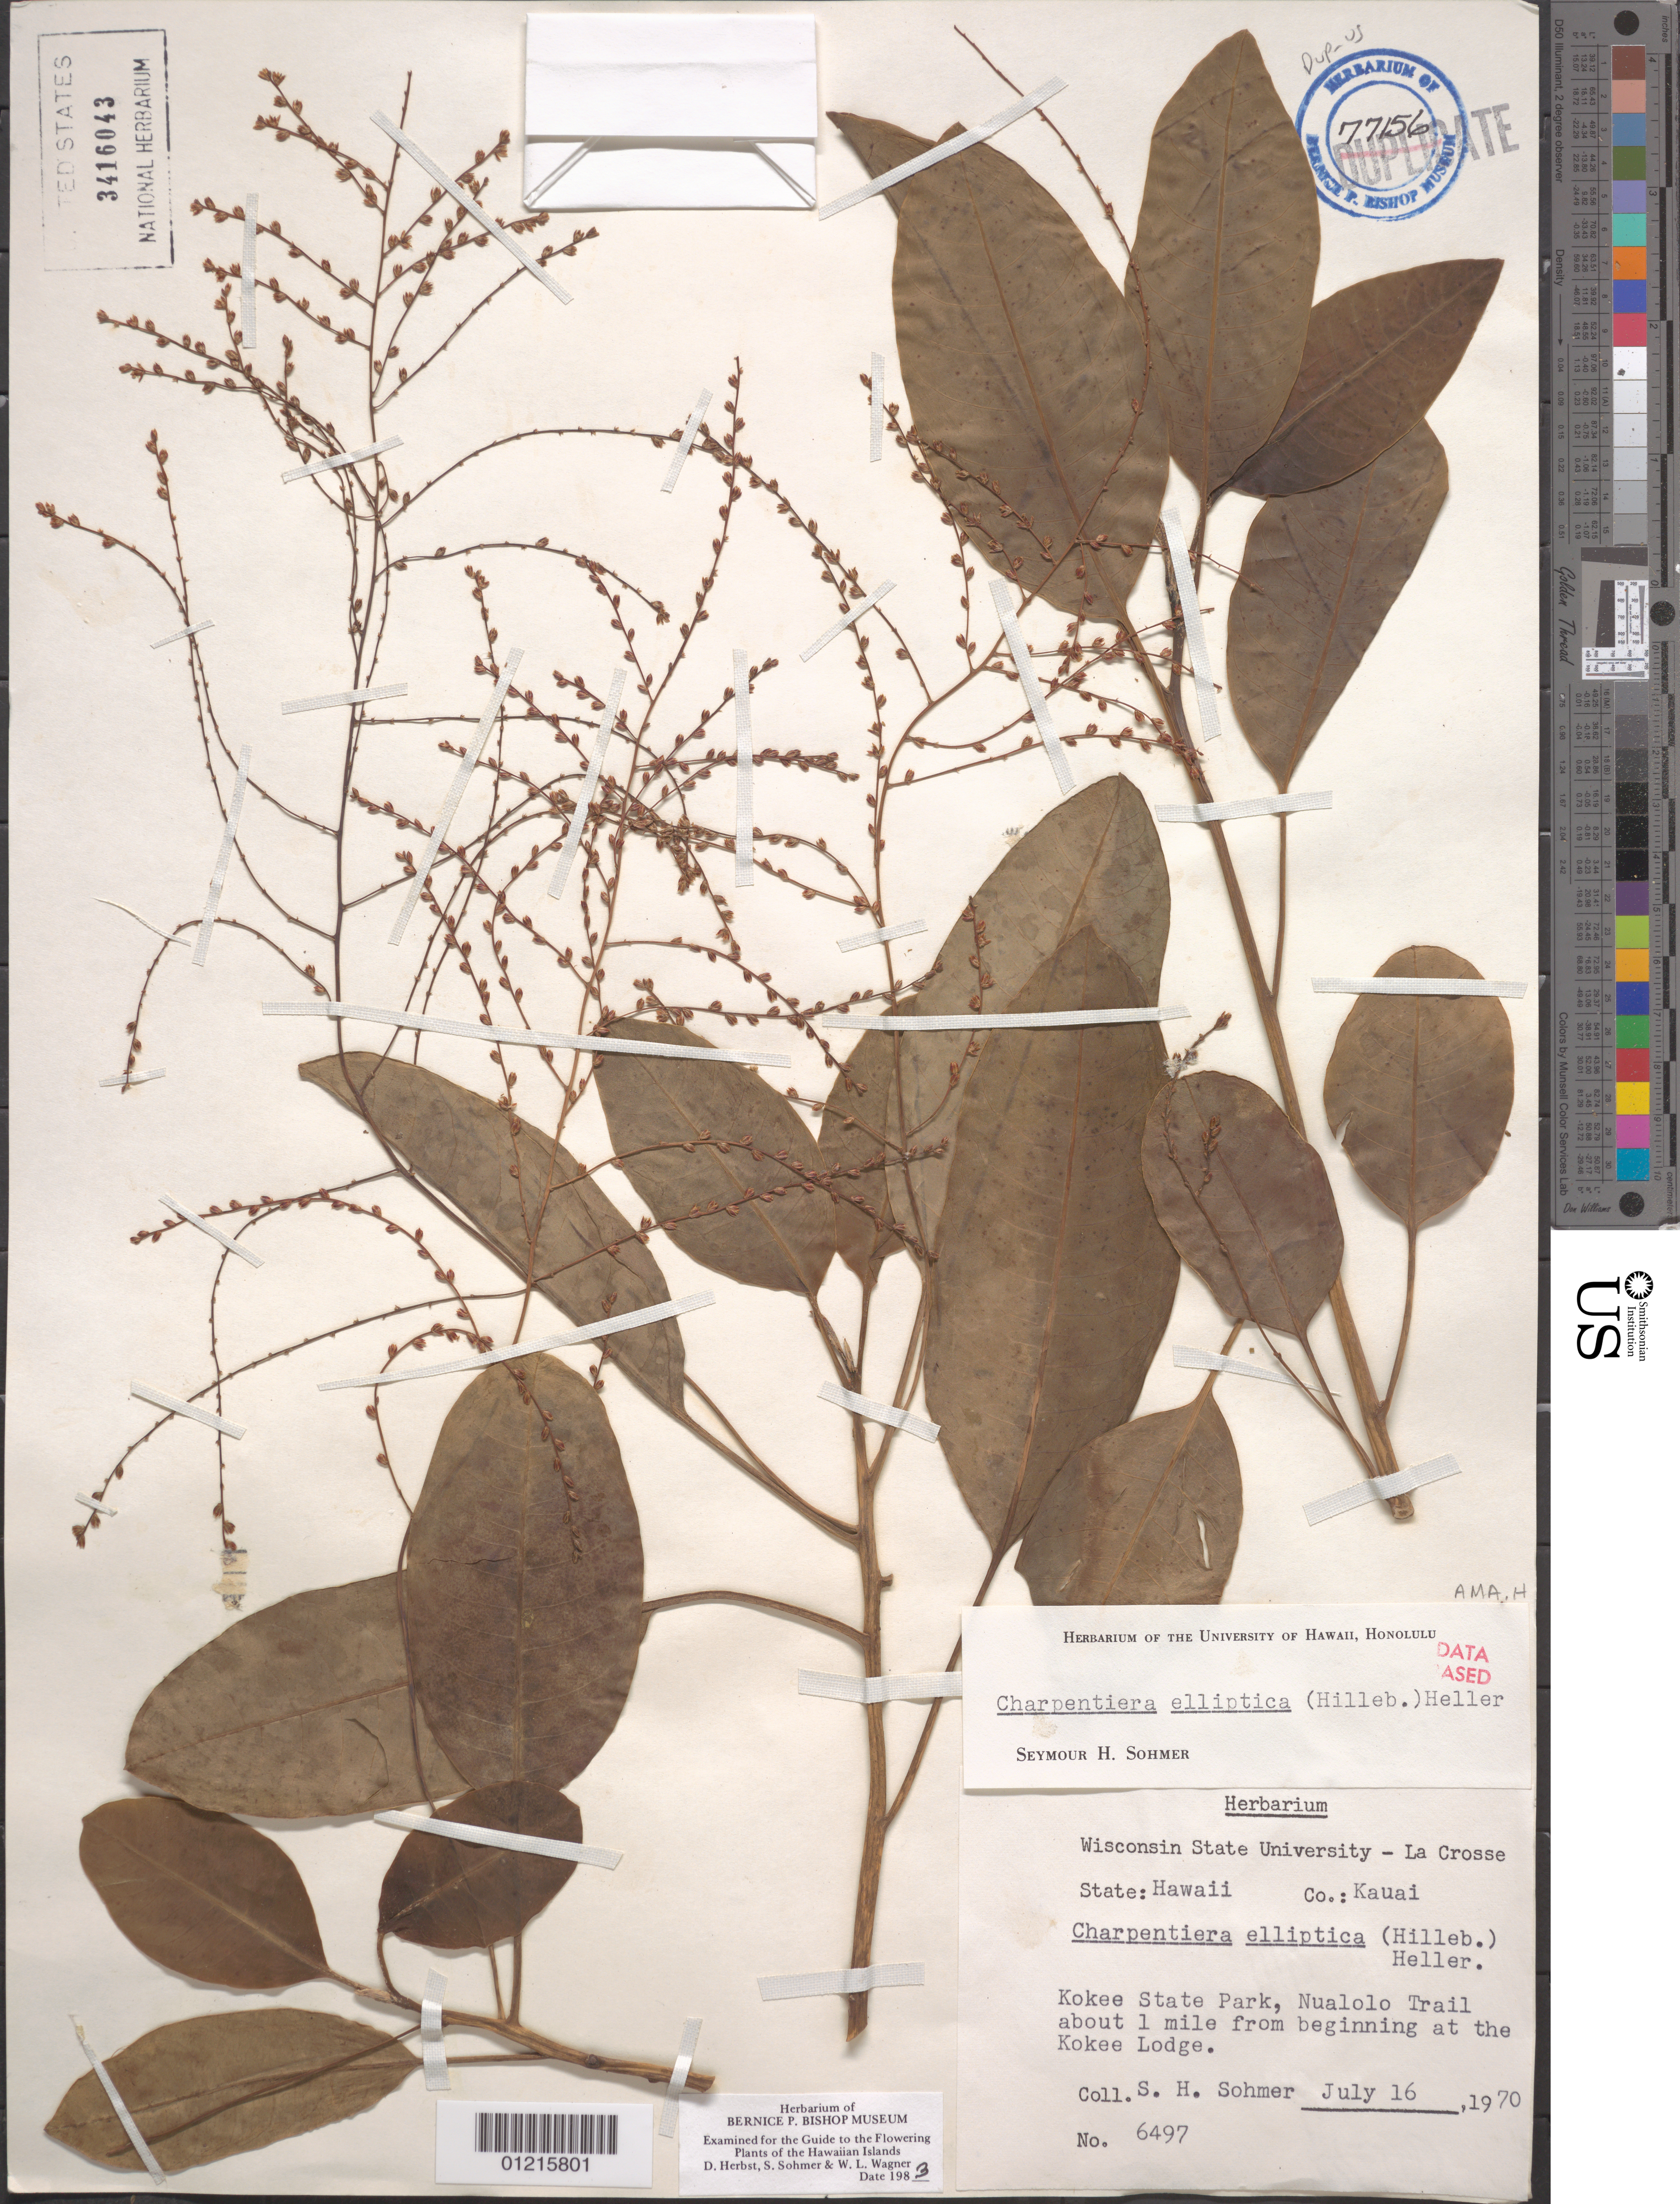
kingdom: Plantae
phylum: Tracheophyta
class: Magnoliopsida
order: Caryophyllales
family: Amaranthaceae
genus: Charpentiera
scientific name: Charpentiera elliptica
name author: (Hillebr.) A. Heller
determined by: Sohmer, S. H.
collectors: S. H. Sohmer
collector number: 6497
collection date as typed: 16 Jul 1970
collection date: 1970-07-16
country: United States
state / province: Hawaii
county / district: Kauai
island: Kaua'i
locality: Kokee State Park, Nualolo Trail about 1 mi from beginning at the Kokee Lodge.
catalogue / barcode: US 3416043